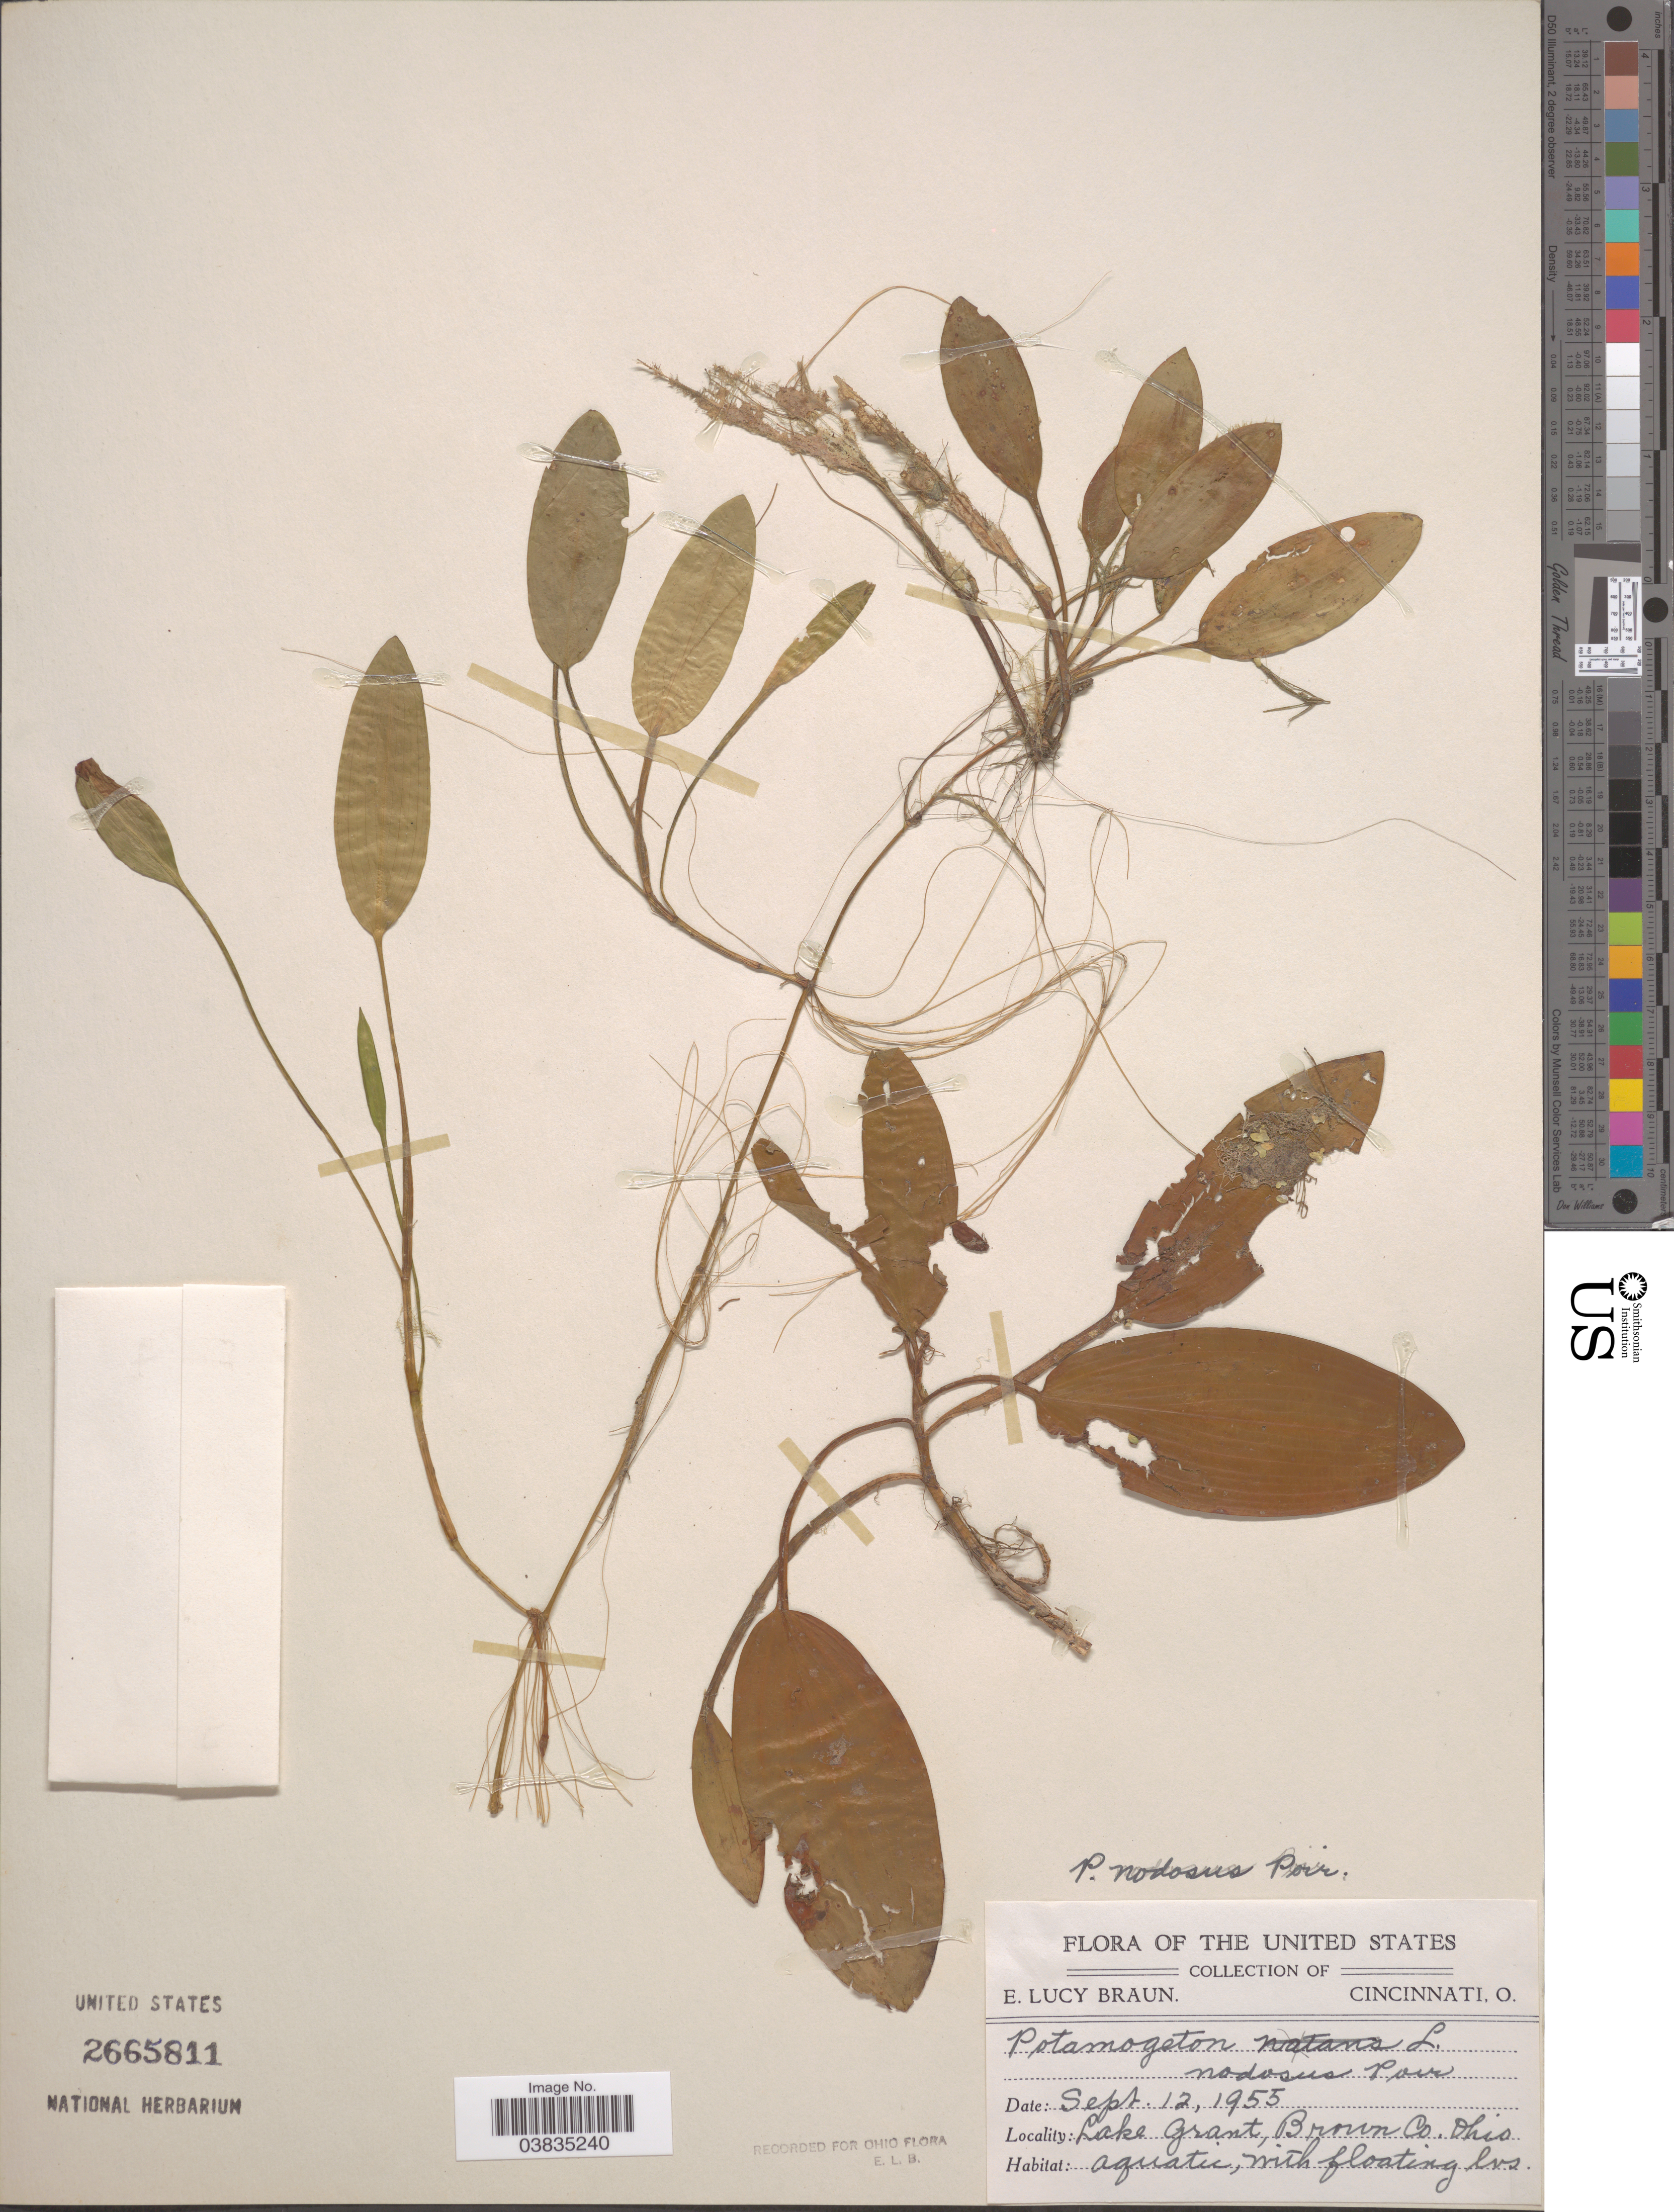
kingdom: Plantae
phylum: Tracheophyta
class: Liliopsida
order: Alismatales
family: Potamogetonaceae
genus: Potamogeton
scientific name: Potamogeton nodosus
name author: Poir.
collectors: E. L. Braun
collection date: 1955-09-12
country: United States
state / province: Ohio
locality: Lake Grant, Brown Co.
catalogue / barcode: US 2665811